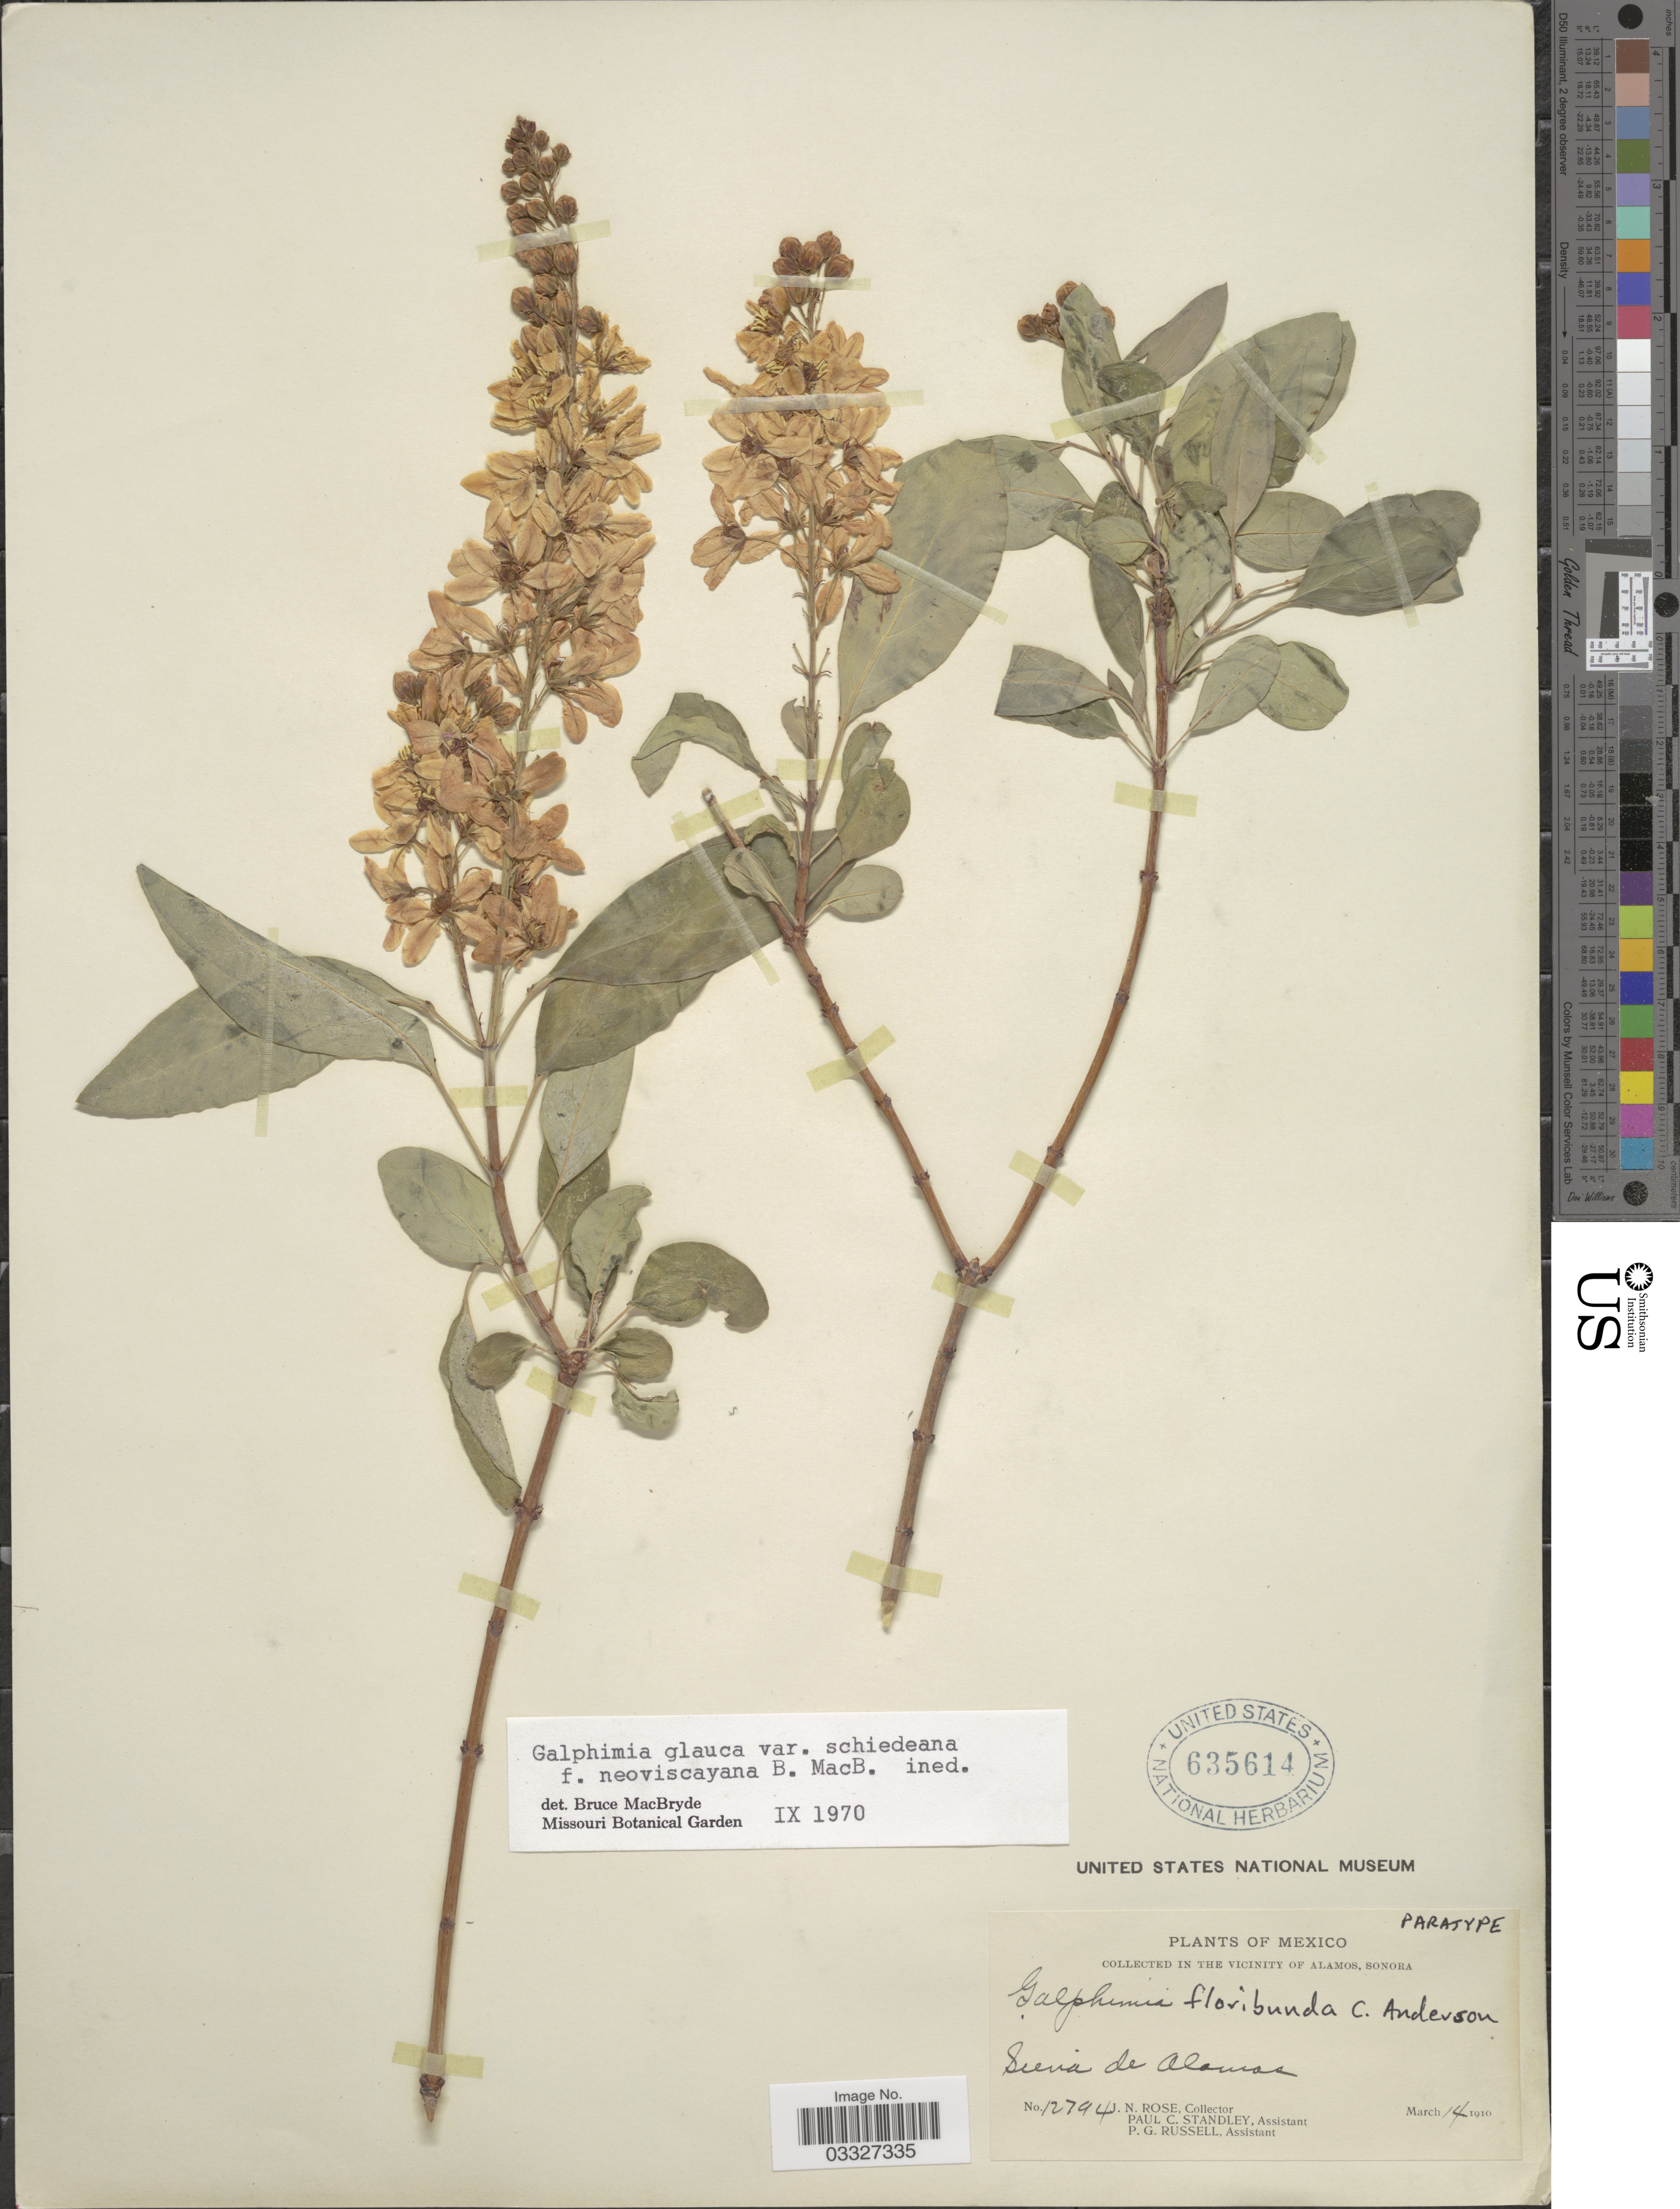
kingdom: Plantae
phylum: Tracheophyta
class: Magnoliopsida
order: Malpighiales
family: Malpighiaceae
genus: Galphimia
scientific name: Galphimia floribunda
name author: C. Anderson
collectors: J. N. Rose, P. C. Standley & P. G. Russell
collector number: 12794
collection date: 1910-03-14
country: Mexico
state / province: Sonora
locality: In the vicinity of Alamos. Sierra de Alamos.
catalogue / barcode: US 635614